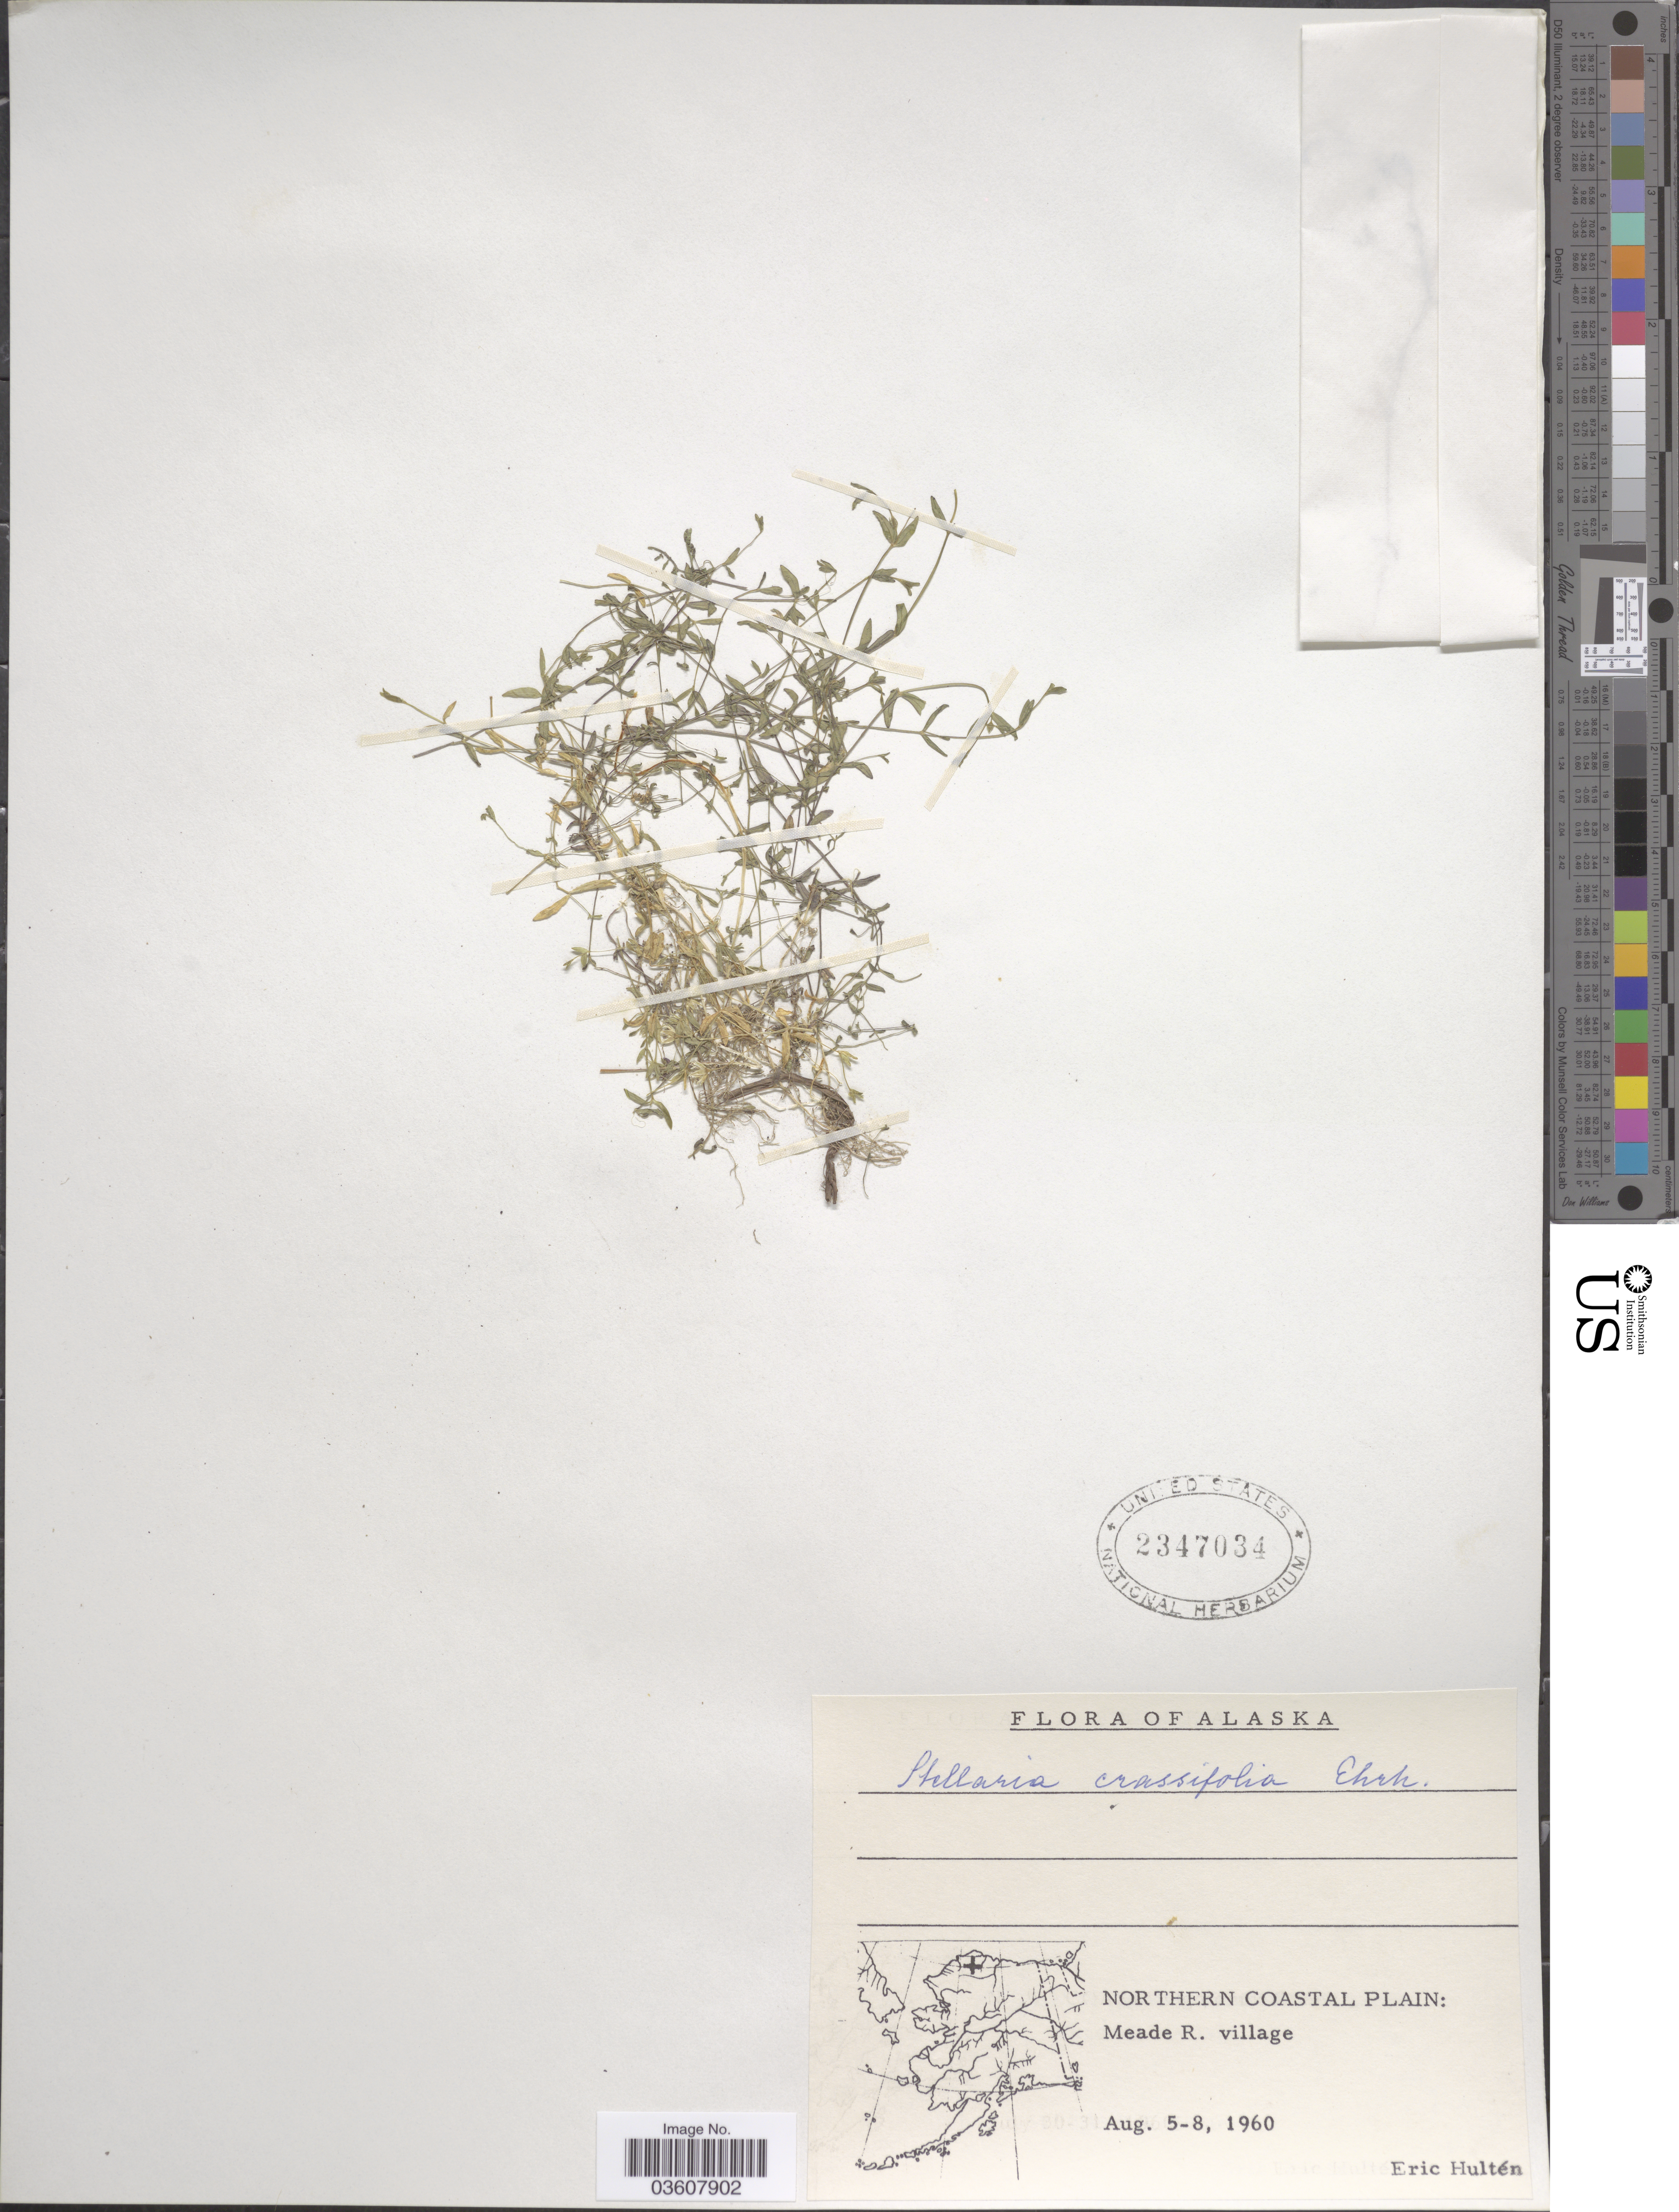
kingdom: Plantae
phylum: Tracheophyta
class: Magnoliopsida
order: Caryophyllales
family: Caryophyllaceae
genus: Stellaria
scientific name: Stellaria crassifolia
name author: Ehrh.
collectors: E. G. Hultén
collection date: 1960-08-05/1960-08-08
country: United States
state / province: Alaska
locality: Northern Coastal Plain: Meade R. village.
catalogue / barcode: US 2347034